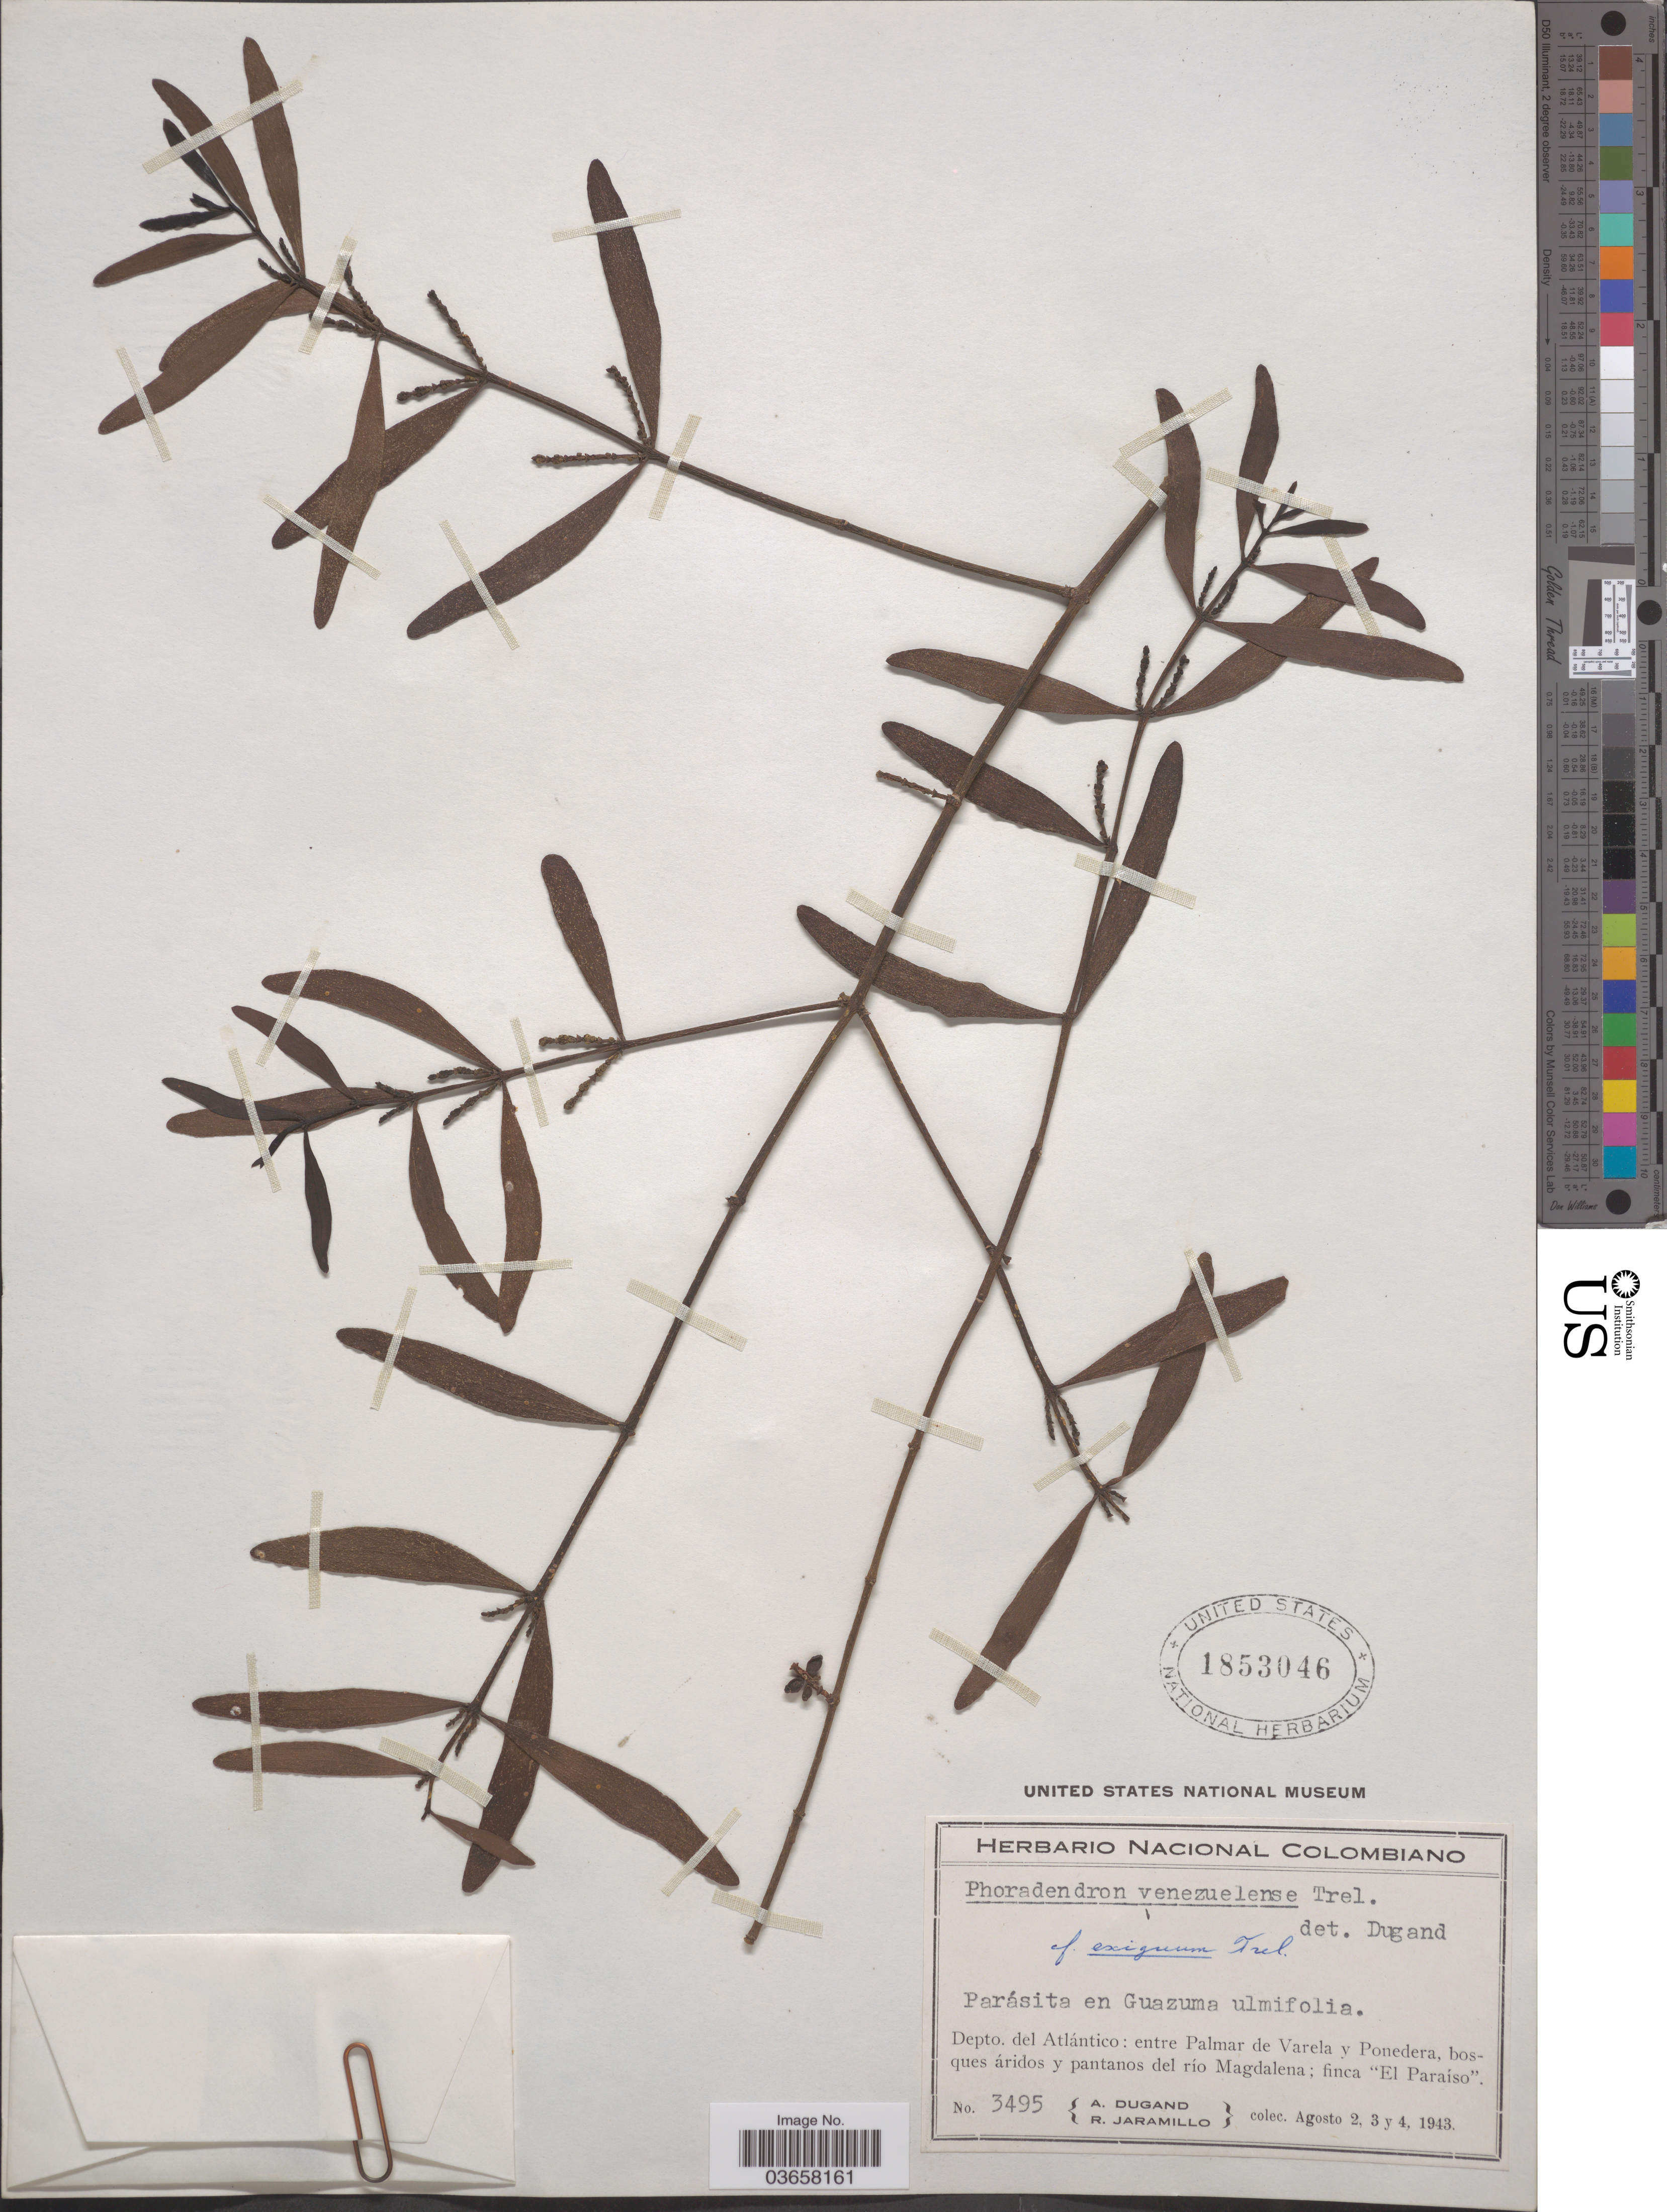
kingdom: Plantae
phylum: Tracheophyta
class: Magnoliopsida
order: Santalales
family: Viscaceae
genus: Phoradendron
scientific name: Phoradendron exiguum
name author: Trel.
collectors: A. Dugand & R. Jaramillo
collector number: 3495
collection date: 1943-08-02/1943-08-04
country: Colombia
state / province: Atlántico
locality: Depto. del Atlántico: entre Palmar de Varela y Ponedera, bosque áridos y pantanos del río Magdalena; finca "El Paraíso".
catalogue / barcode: US 1853046